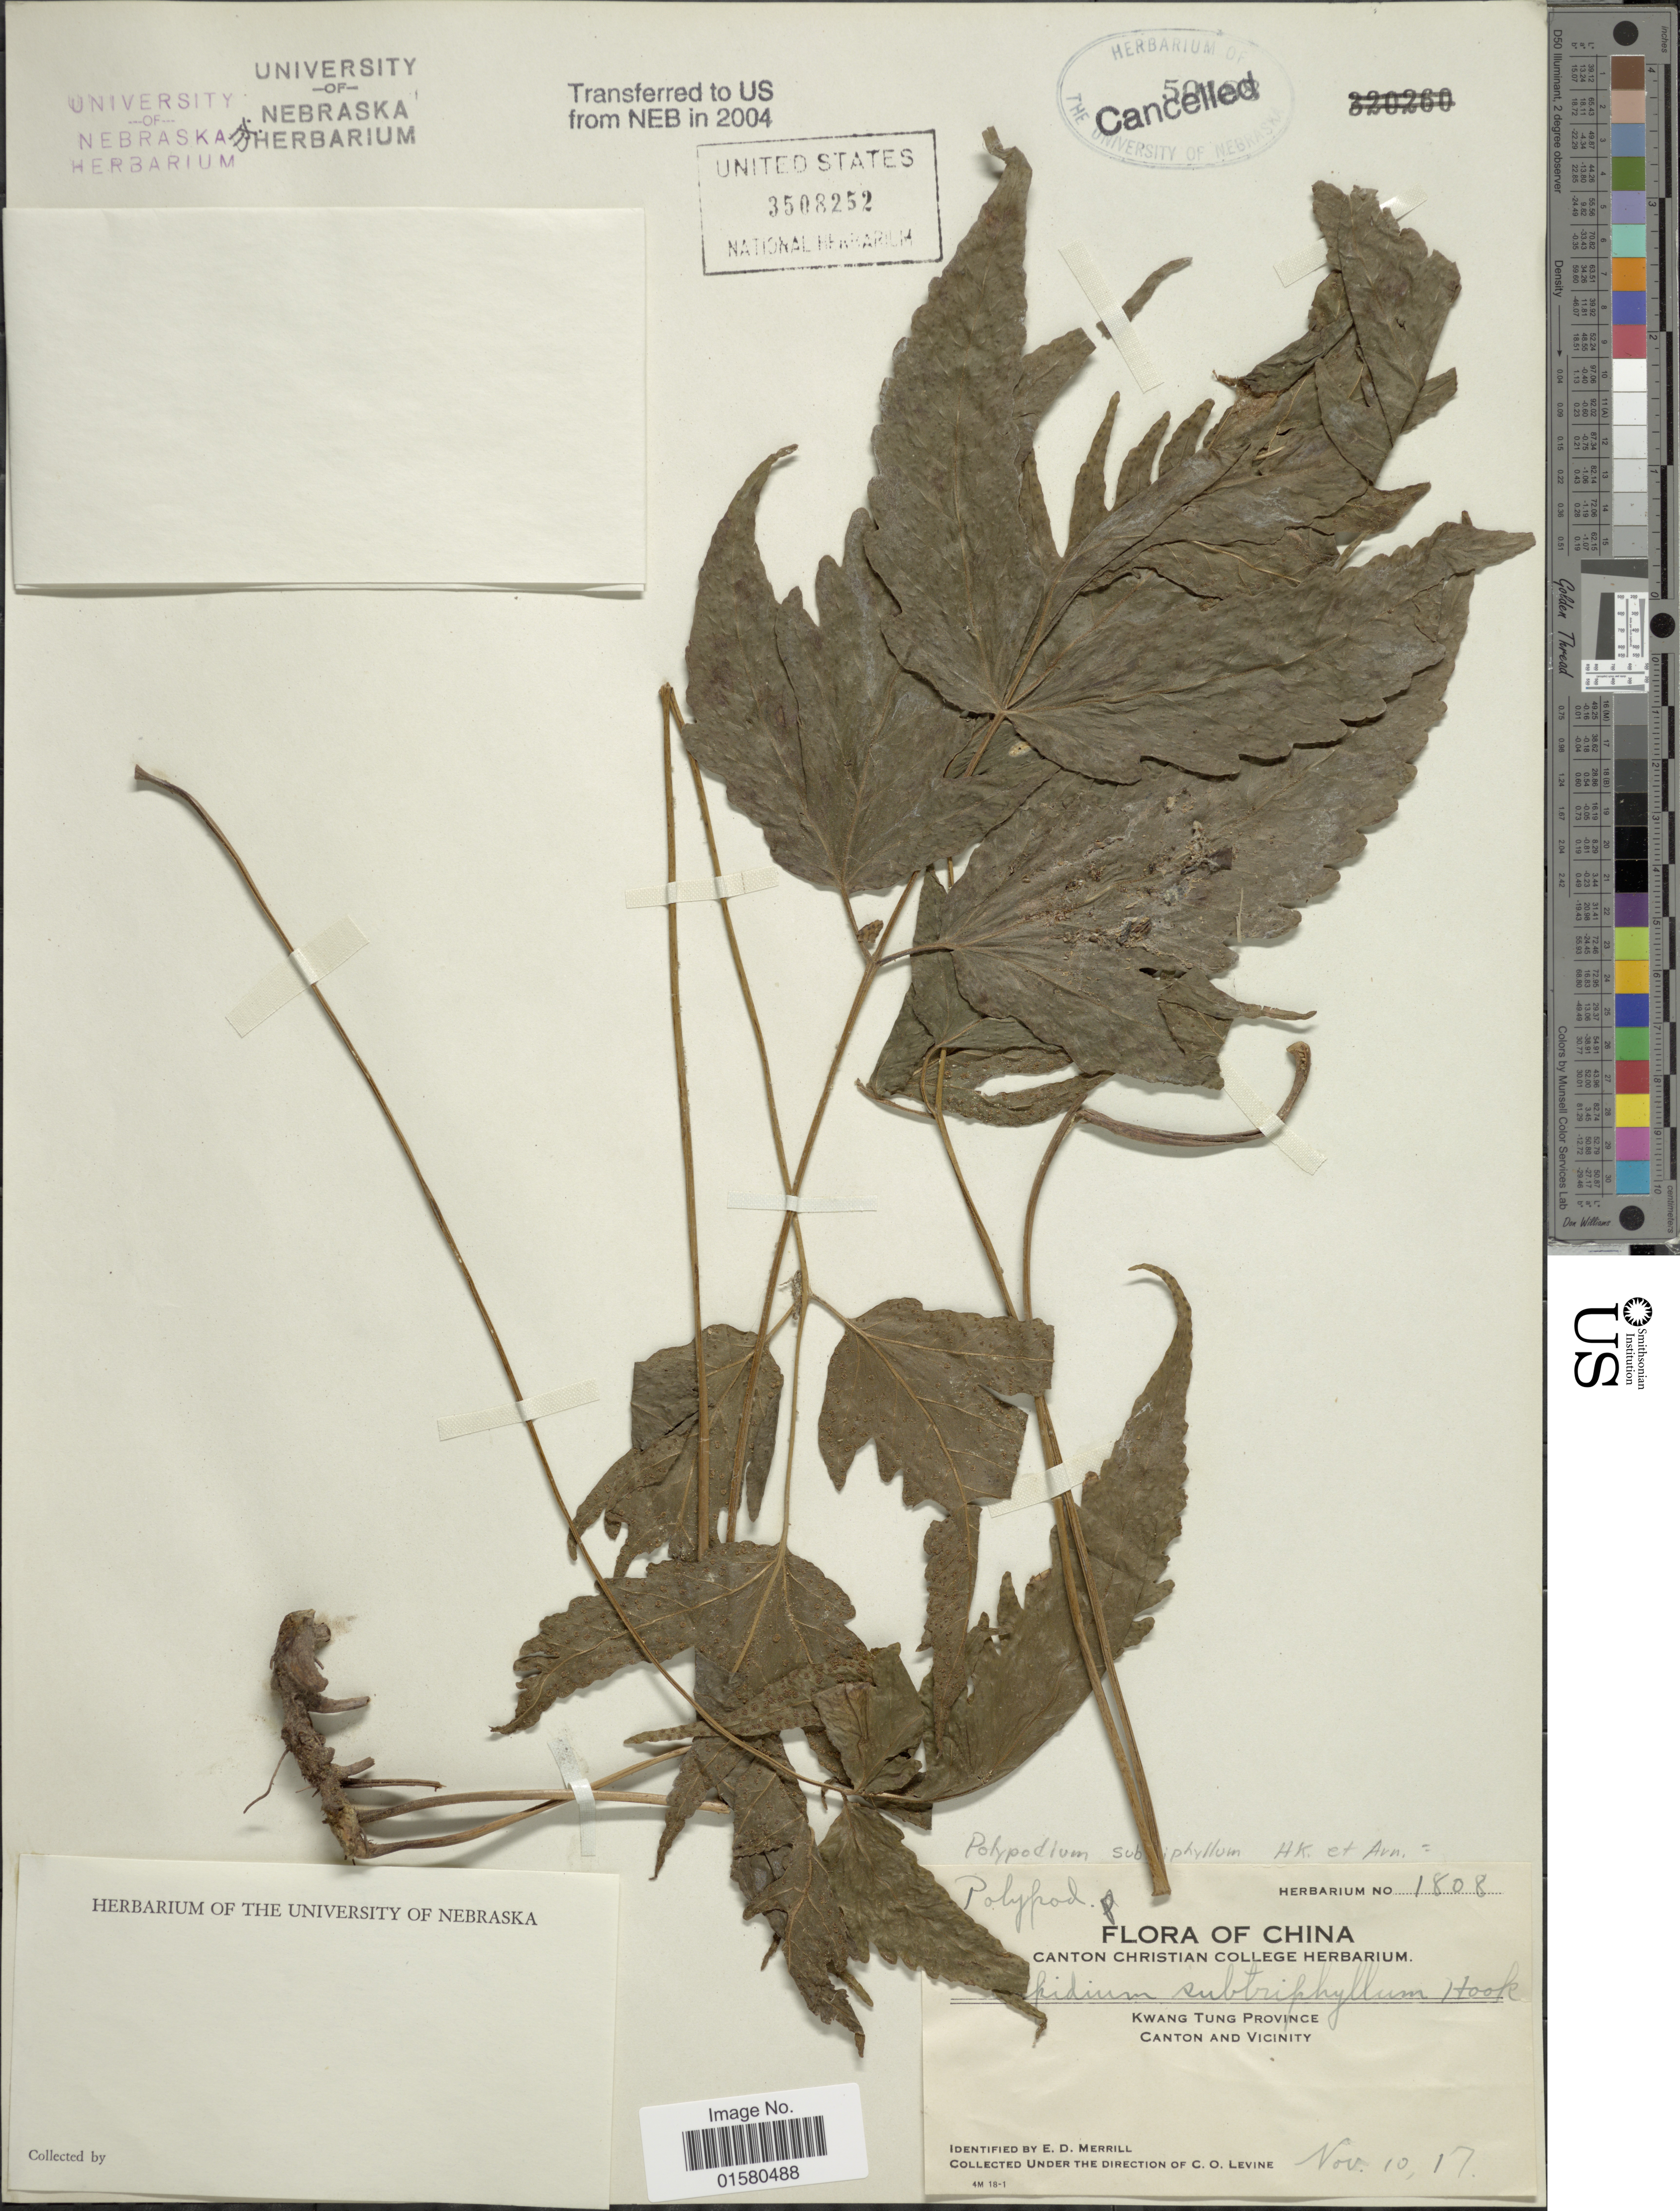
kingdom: Plantae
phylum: Tracheophyta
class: Polypodiopsida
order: Polypodiales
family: Tectariaceae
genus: Tectaria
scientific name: Tectaria subtriphylla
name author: (Hook. & Arn.) Copel.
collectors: C. O. Levine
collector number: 1808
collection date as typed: Transcribed d/m/y: 10/11/17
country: China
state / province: Guangdong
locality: Kwang Tung province, Canton and Vicinity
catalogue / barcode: US 3508252